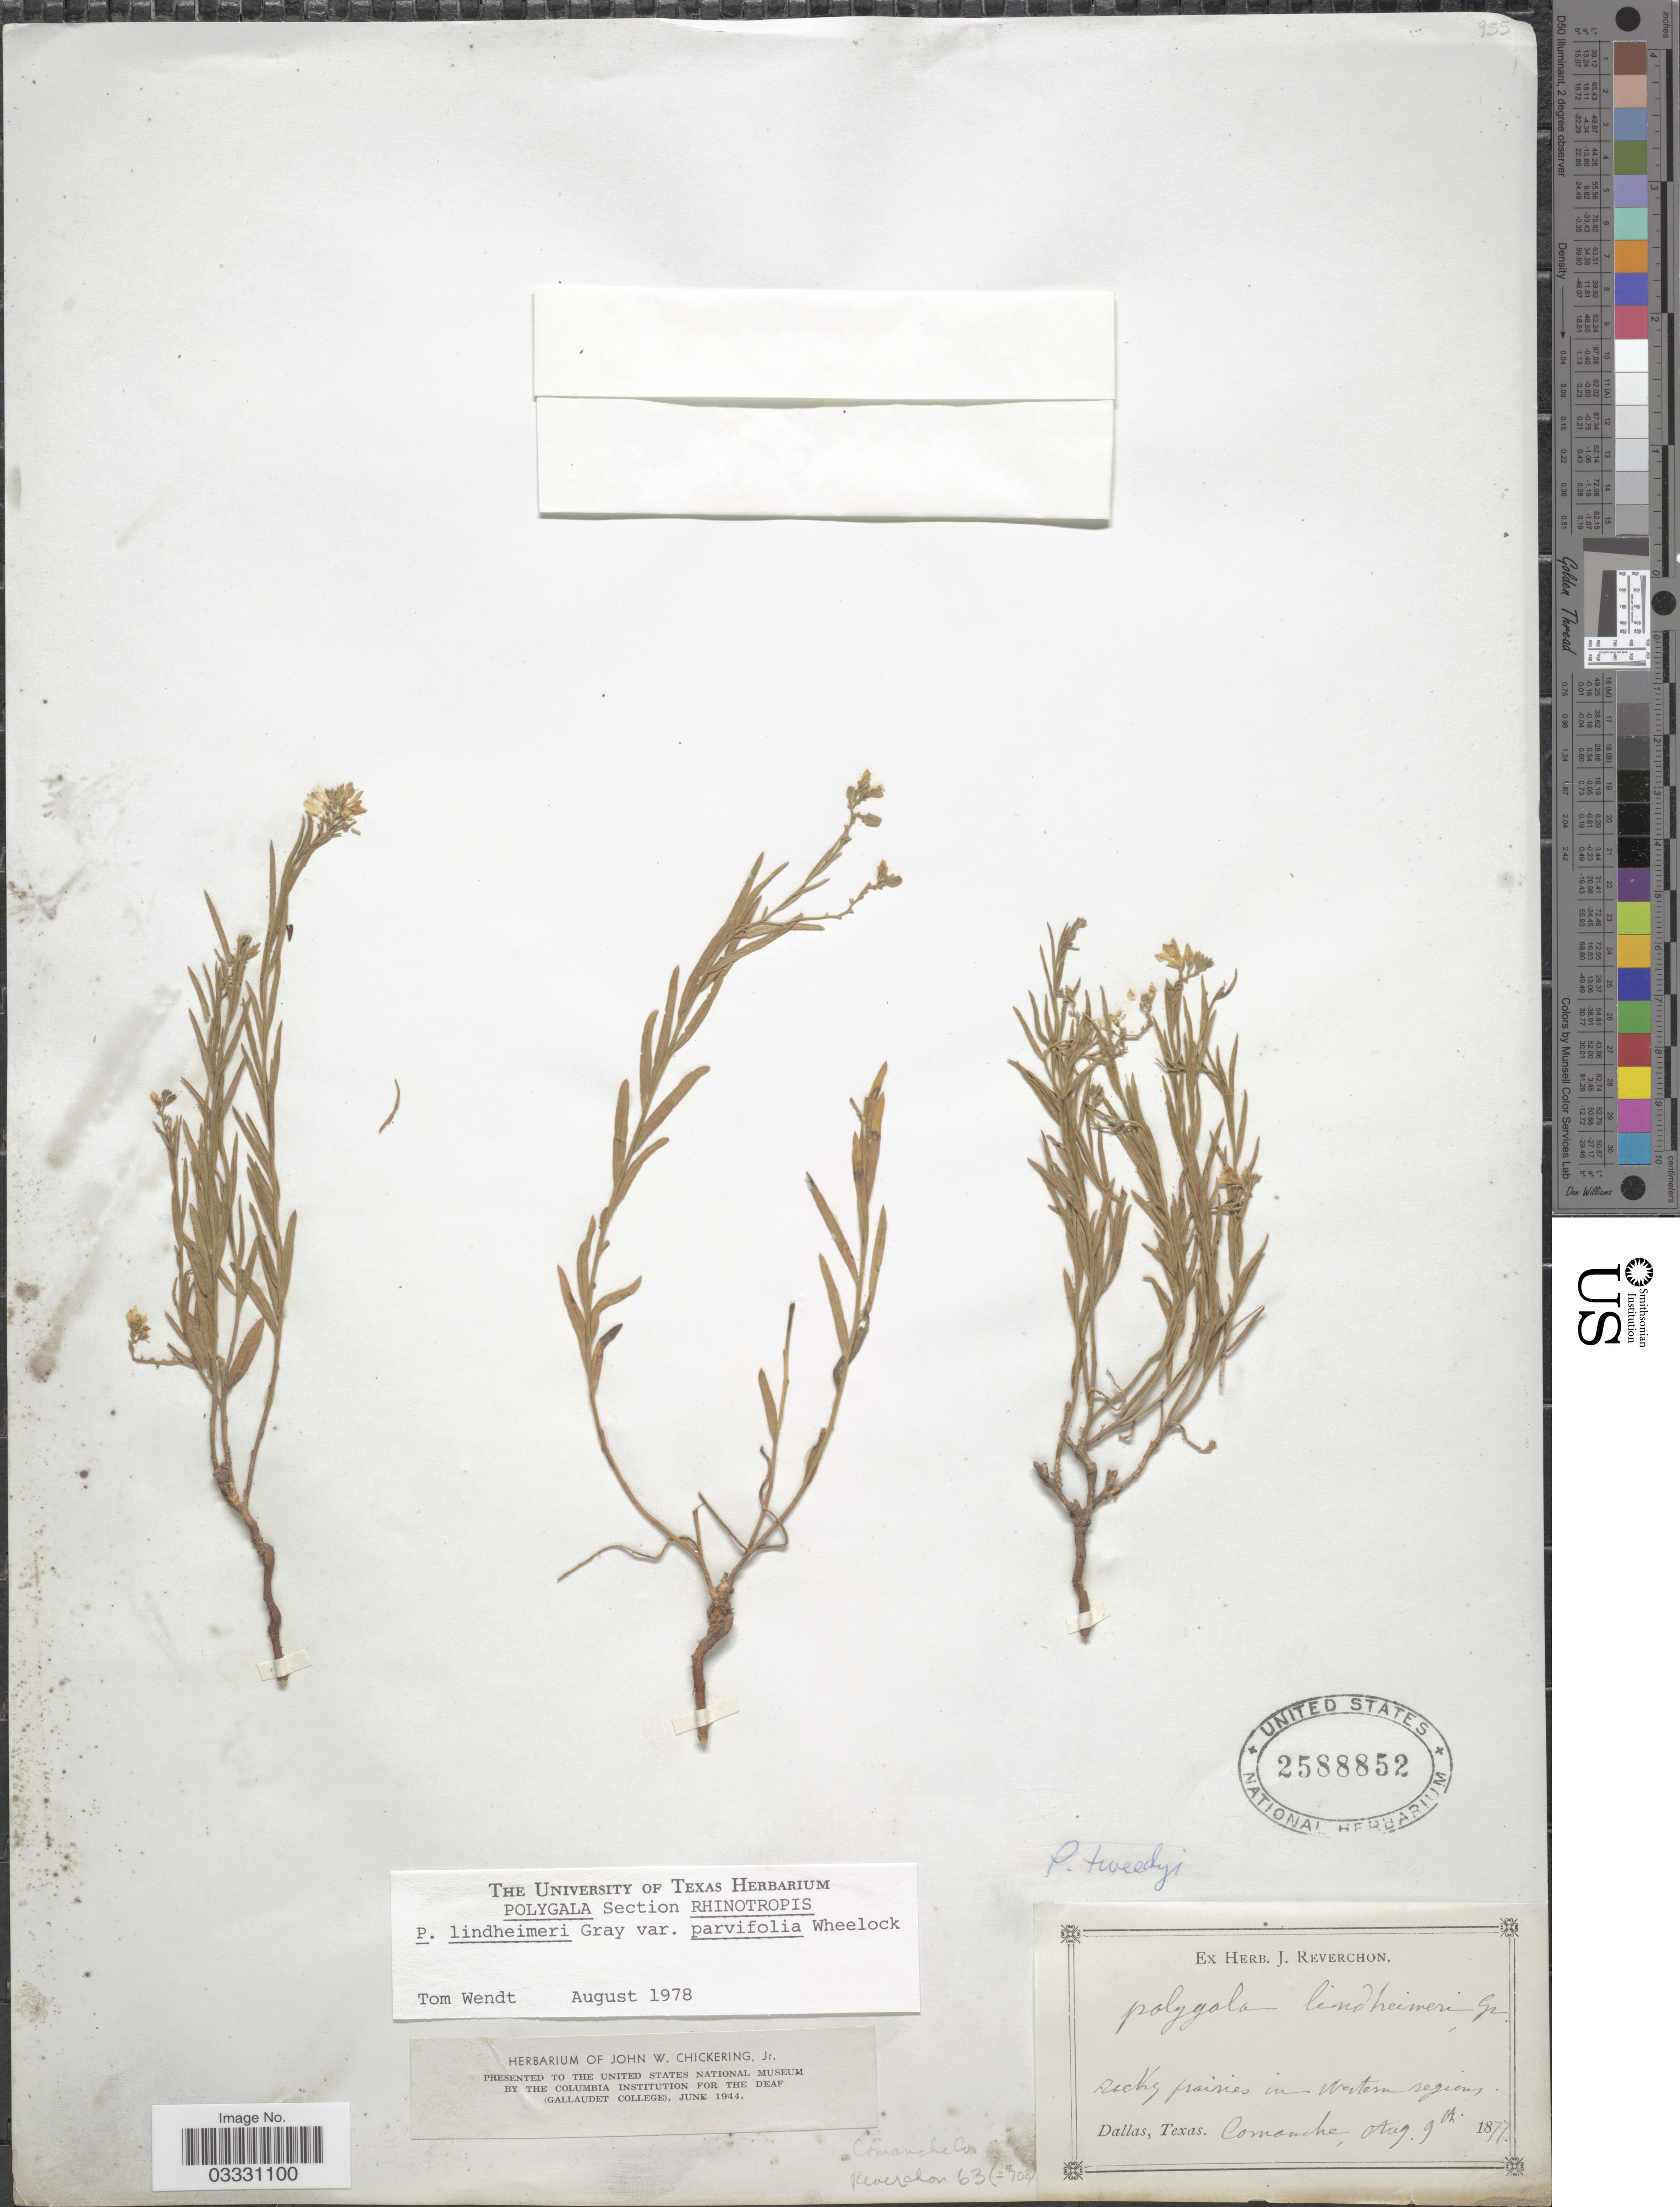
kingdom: Plantae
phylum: Tracheophyta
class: Magnoliopsida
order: Fabales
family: Polygalaceae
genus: Rhinotropis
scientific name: Rhinotropis lindheimeri var. parvifolia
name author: (Wheelock) J.R. Abbott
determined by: Strong, Mark T., (BOT), Smithsonian Institution - National Museum of Natural History (UNITED STATES)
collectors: ex herb. J. Reverchon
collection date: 1877-08-09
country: United States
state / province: Texas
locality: Rocky prairies in western region. Dallas. Comanche. Comanche Co.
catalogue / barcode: US 2588852